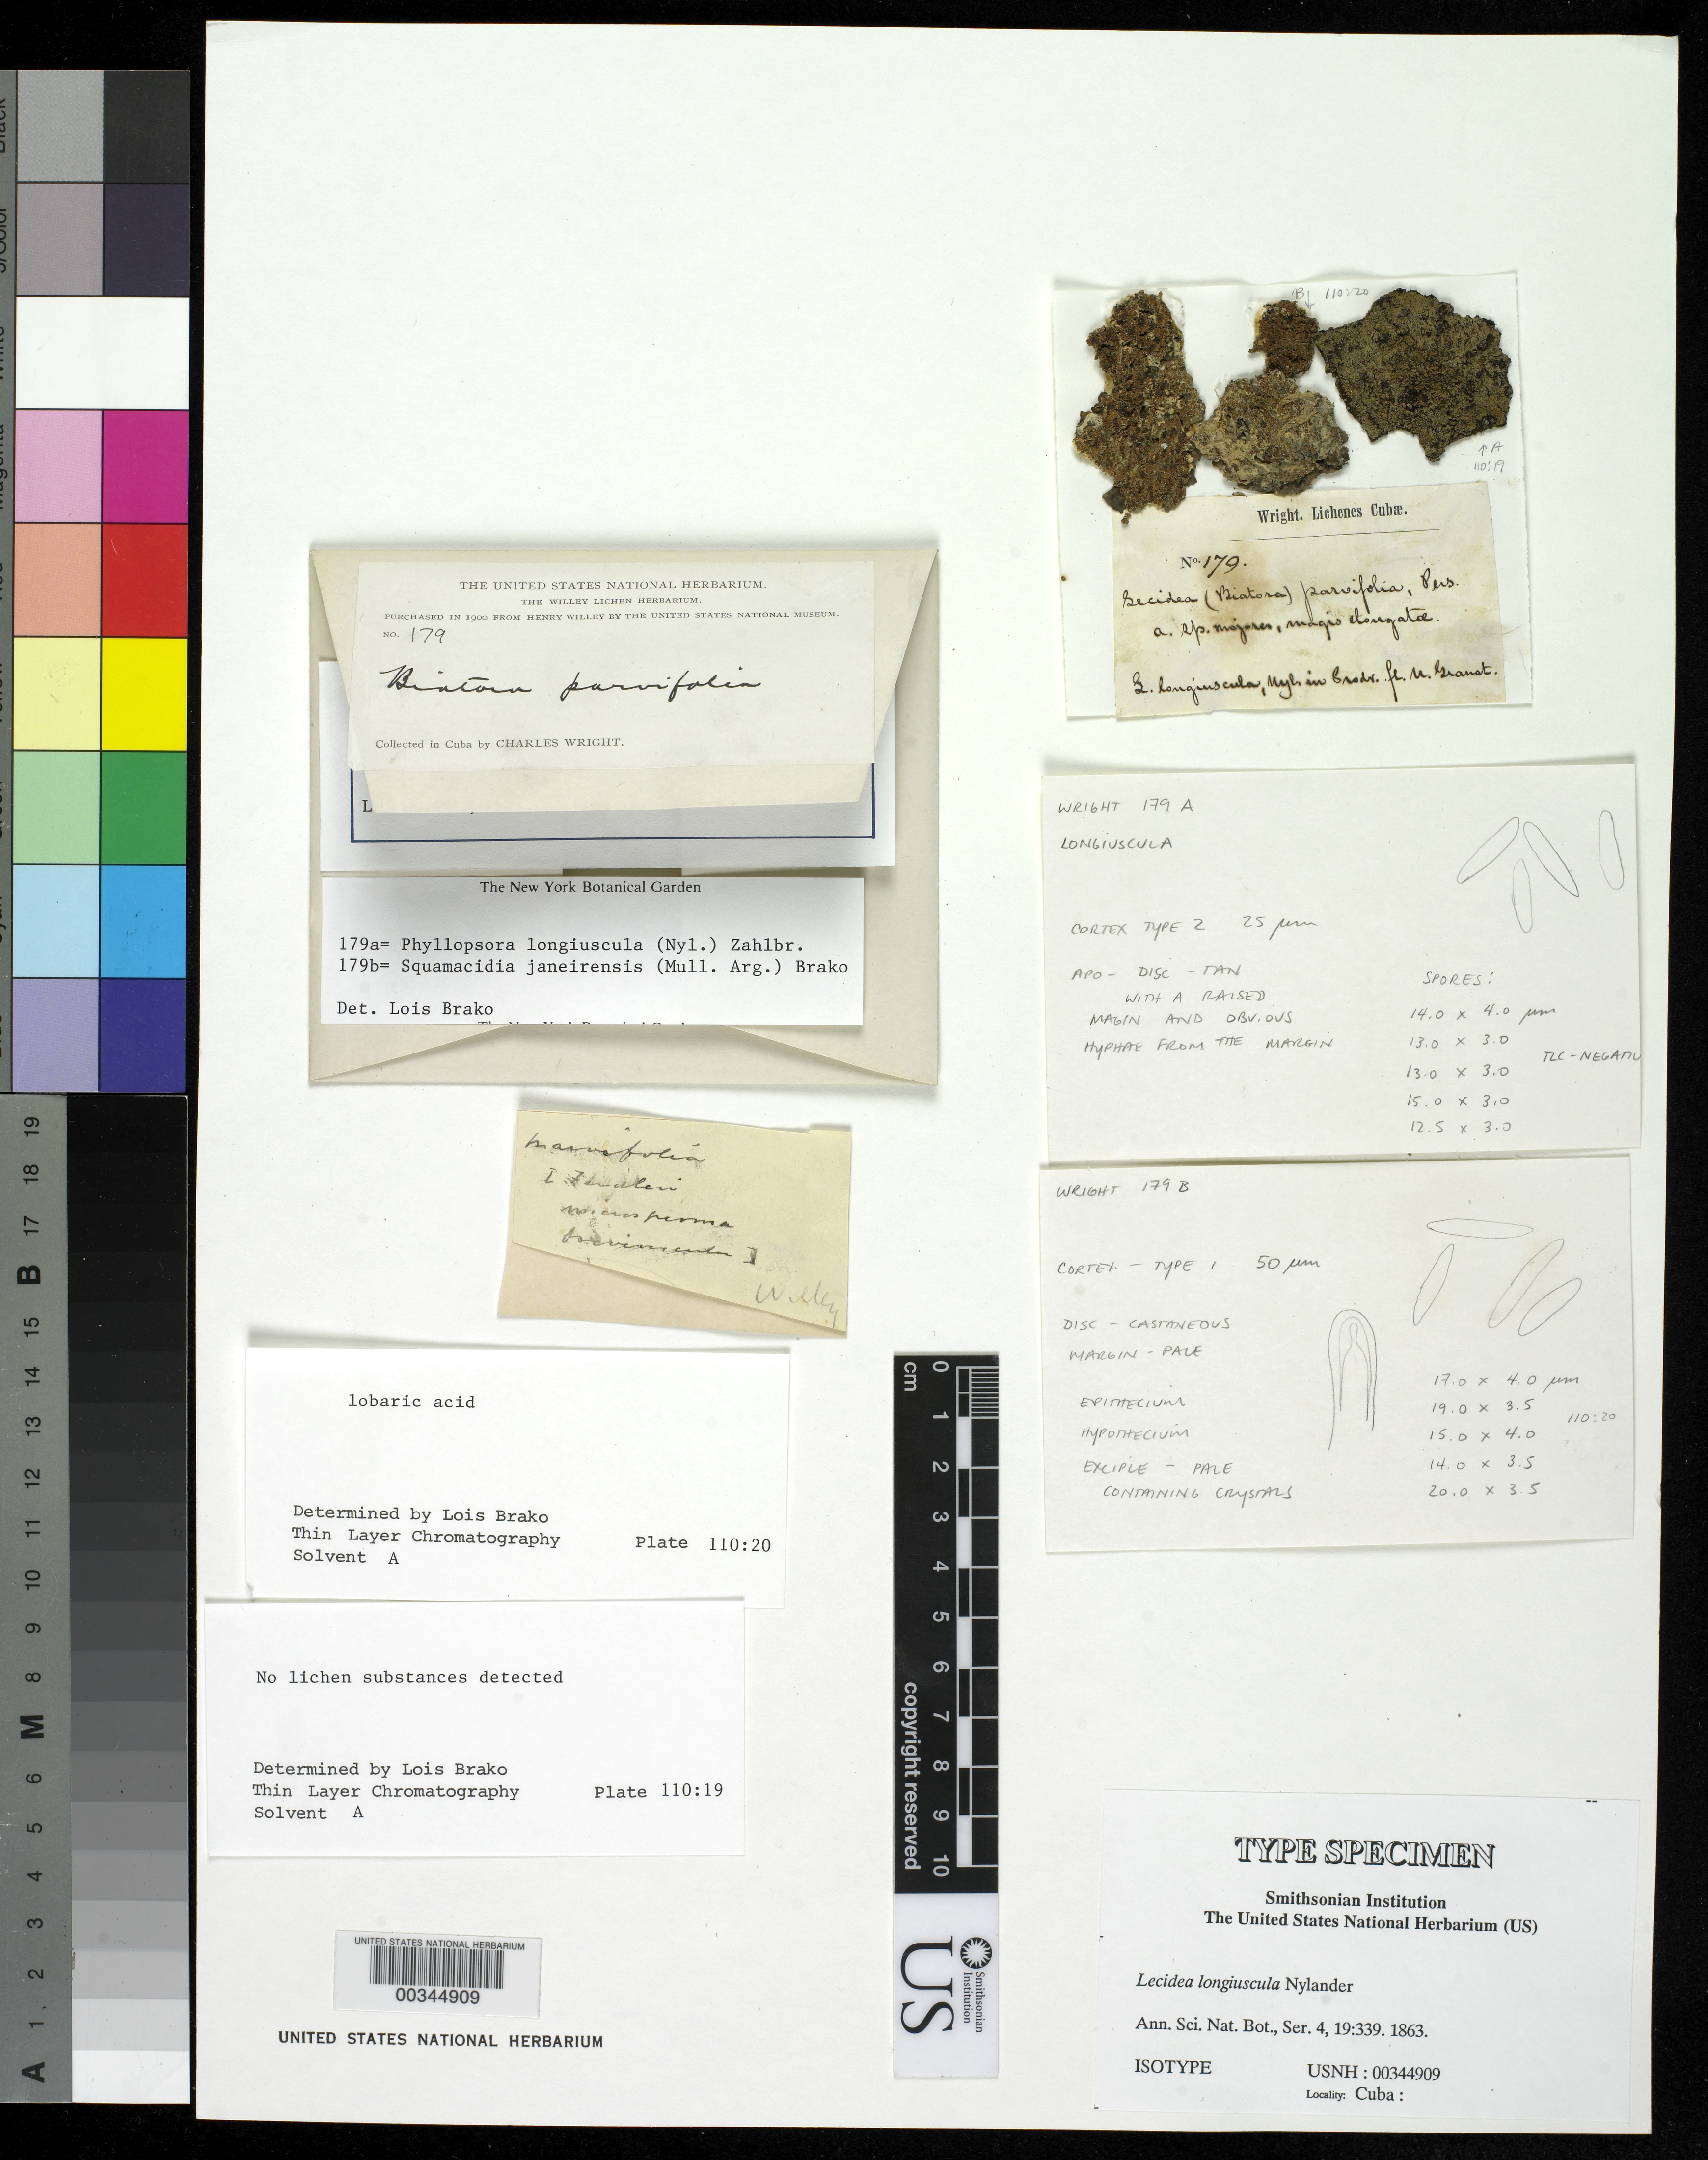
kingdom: Fungi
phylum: Ascomycota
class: Lecanoromycetes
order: Lecideales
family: Lecideaceae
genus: Lecidea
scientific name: Lecidea longiuscula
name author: F. Nyl.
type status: Isotype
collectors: C. Wright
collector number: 179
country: Cuba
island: Greater Antilles